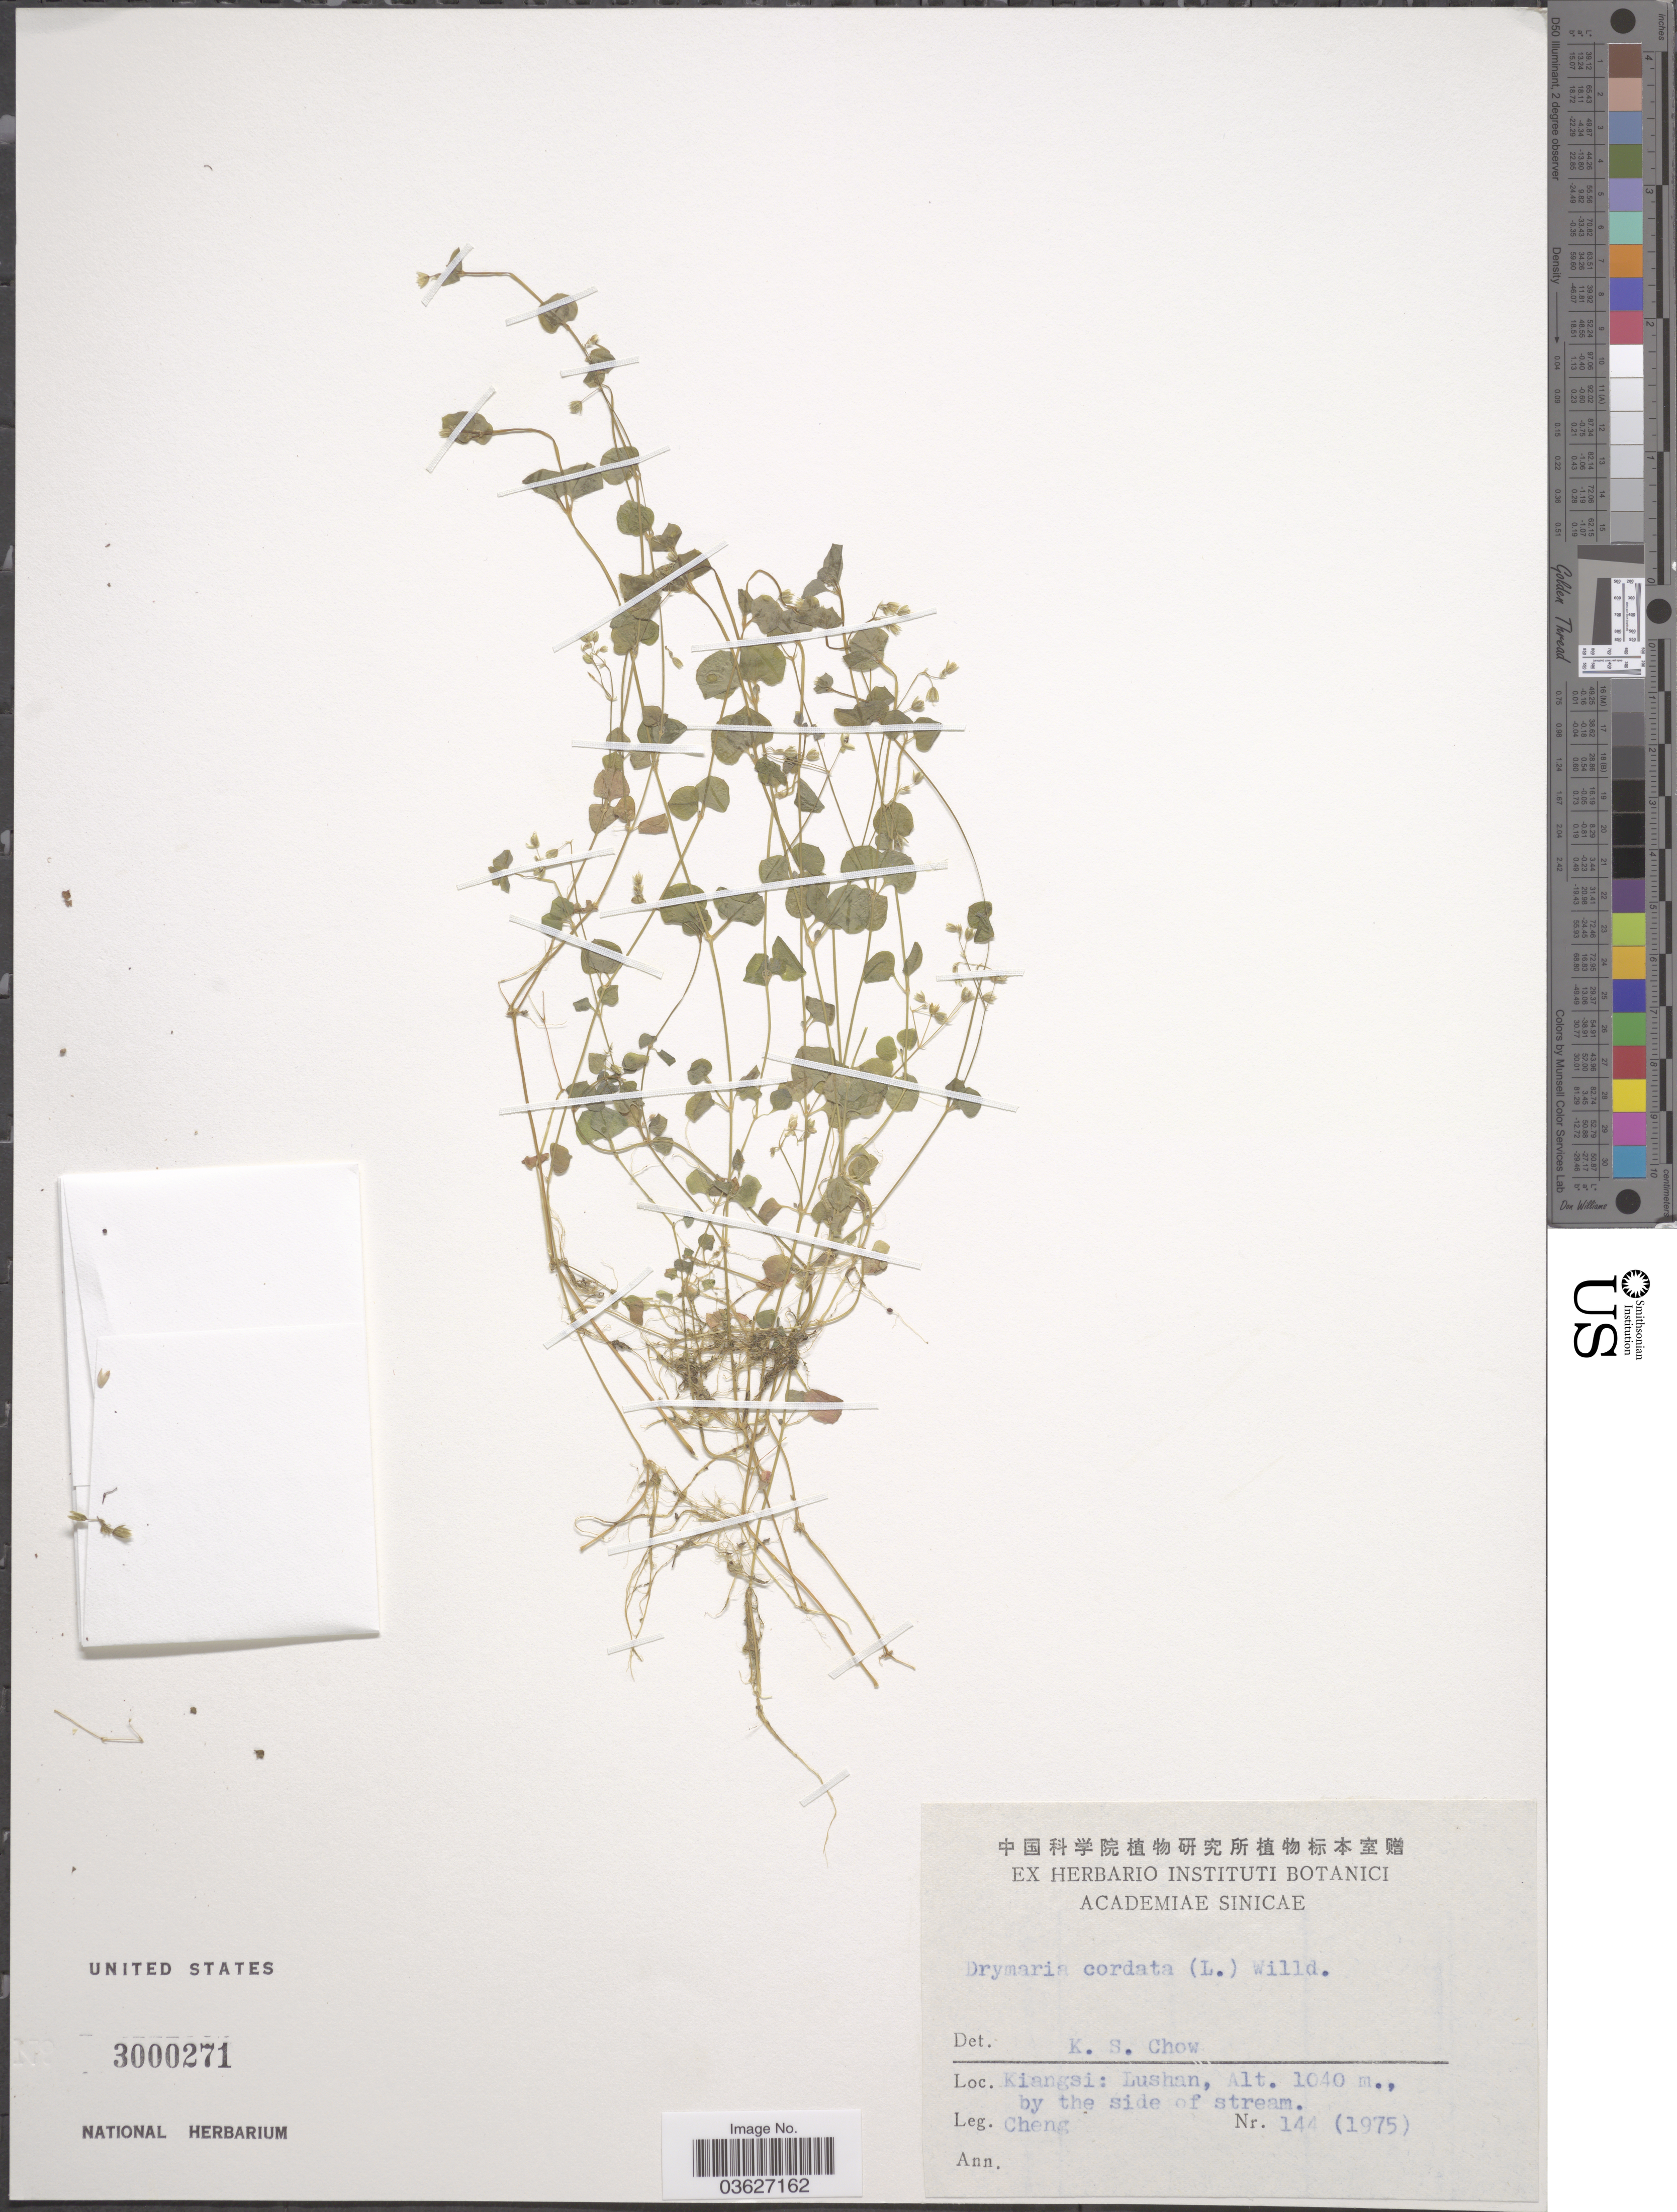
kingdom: Plantae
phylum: Tracheophyta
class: Magnoliopsida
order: Caryophyllales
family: Caryophyllaceae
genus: Drymaria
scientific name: Drymaria cordata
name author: (L.) Willd. ex Schult.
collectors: -. Cheng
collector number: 144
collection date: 1975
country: China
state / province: Jiangxi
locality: Kiangsi: Lushan, by the side of stream.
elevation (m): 1040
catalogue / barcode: US 3000271